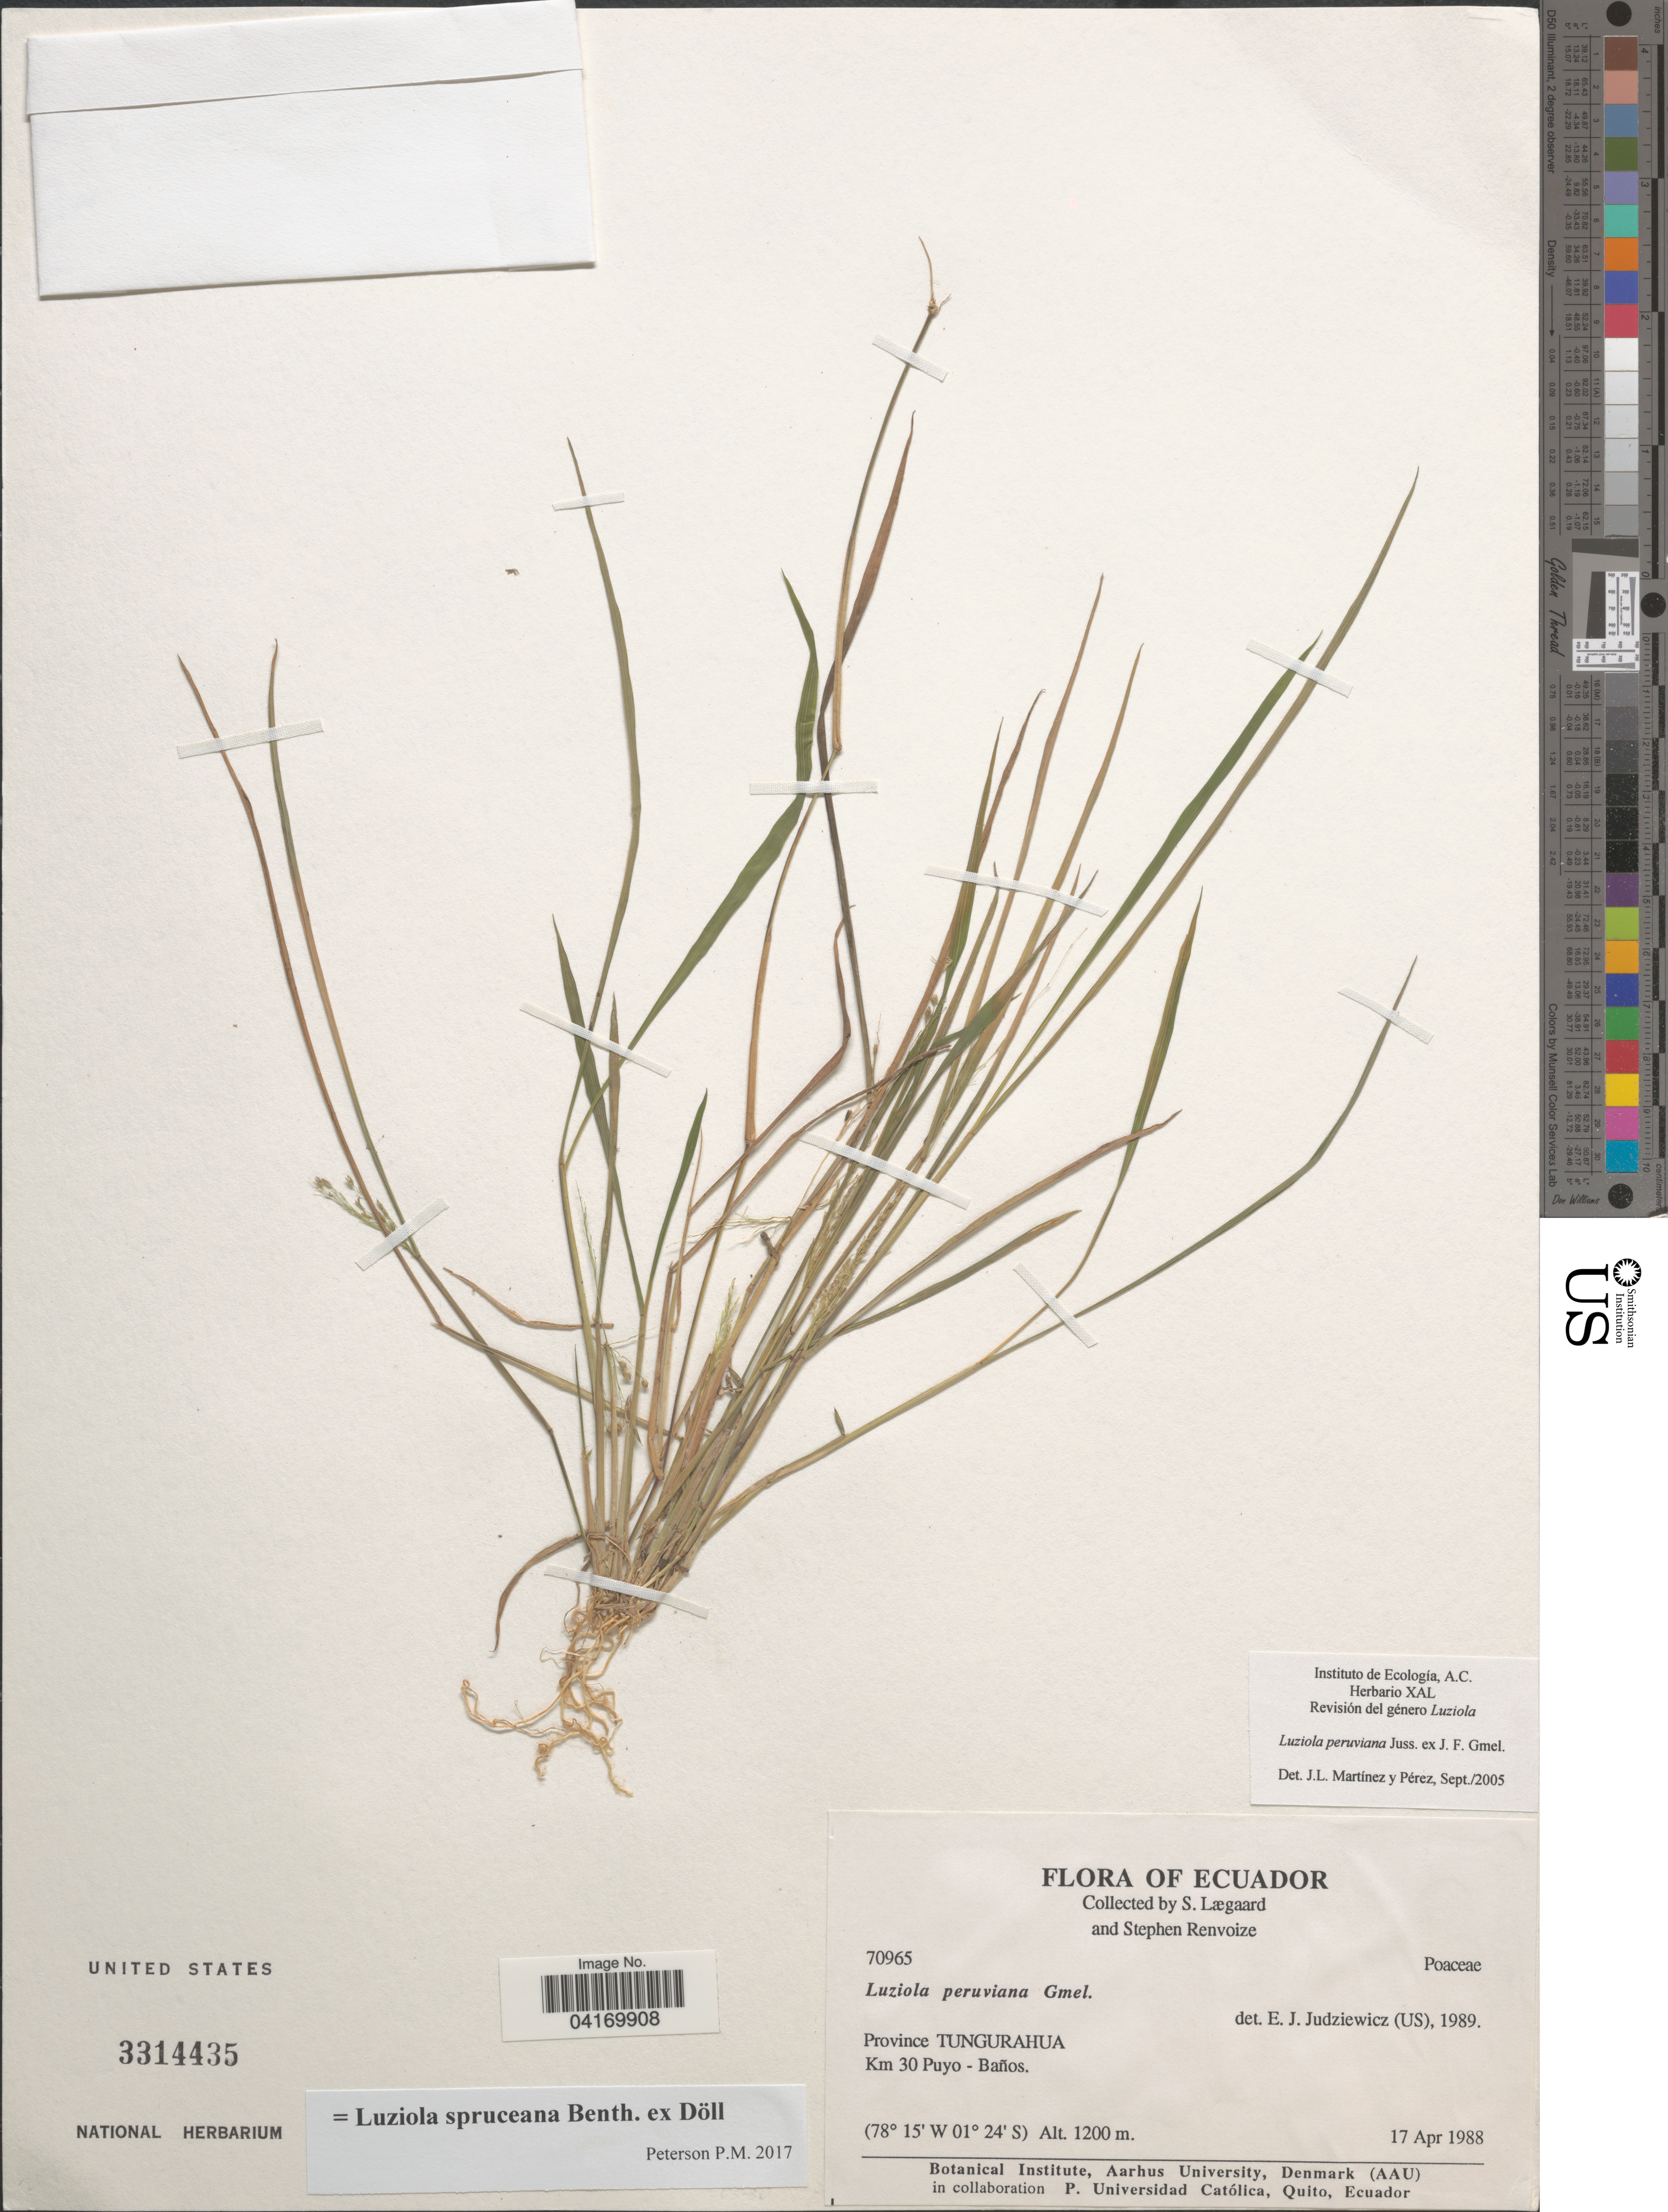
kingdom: Plantae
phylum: Tracheophyta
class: Liliopsida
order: Poales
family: Poaceae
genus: Luziola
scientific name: Luziola spruceana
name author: Benth. ex Döll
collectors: S. Lægaard & S. A. Renvoize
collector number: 70965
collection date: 1988-04-17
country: Ecuador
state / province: Tungurahua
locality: Km 30 Puyo - Baños.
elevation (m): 1200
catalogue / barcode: US 3314435